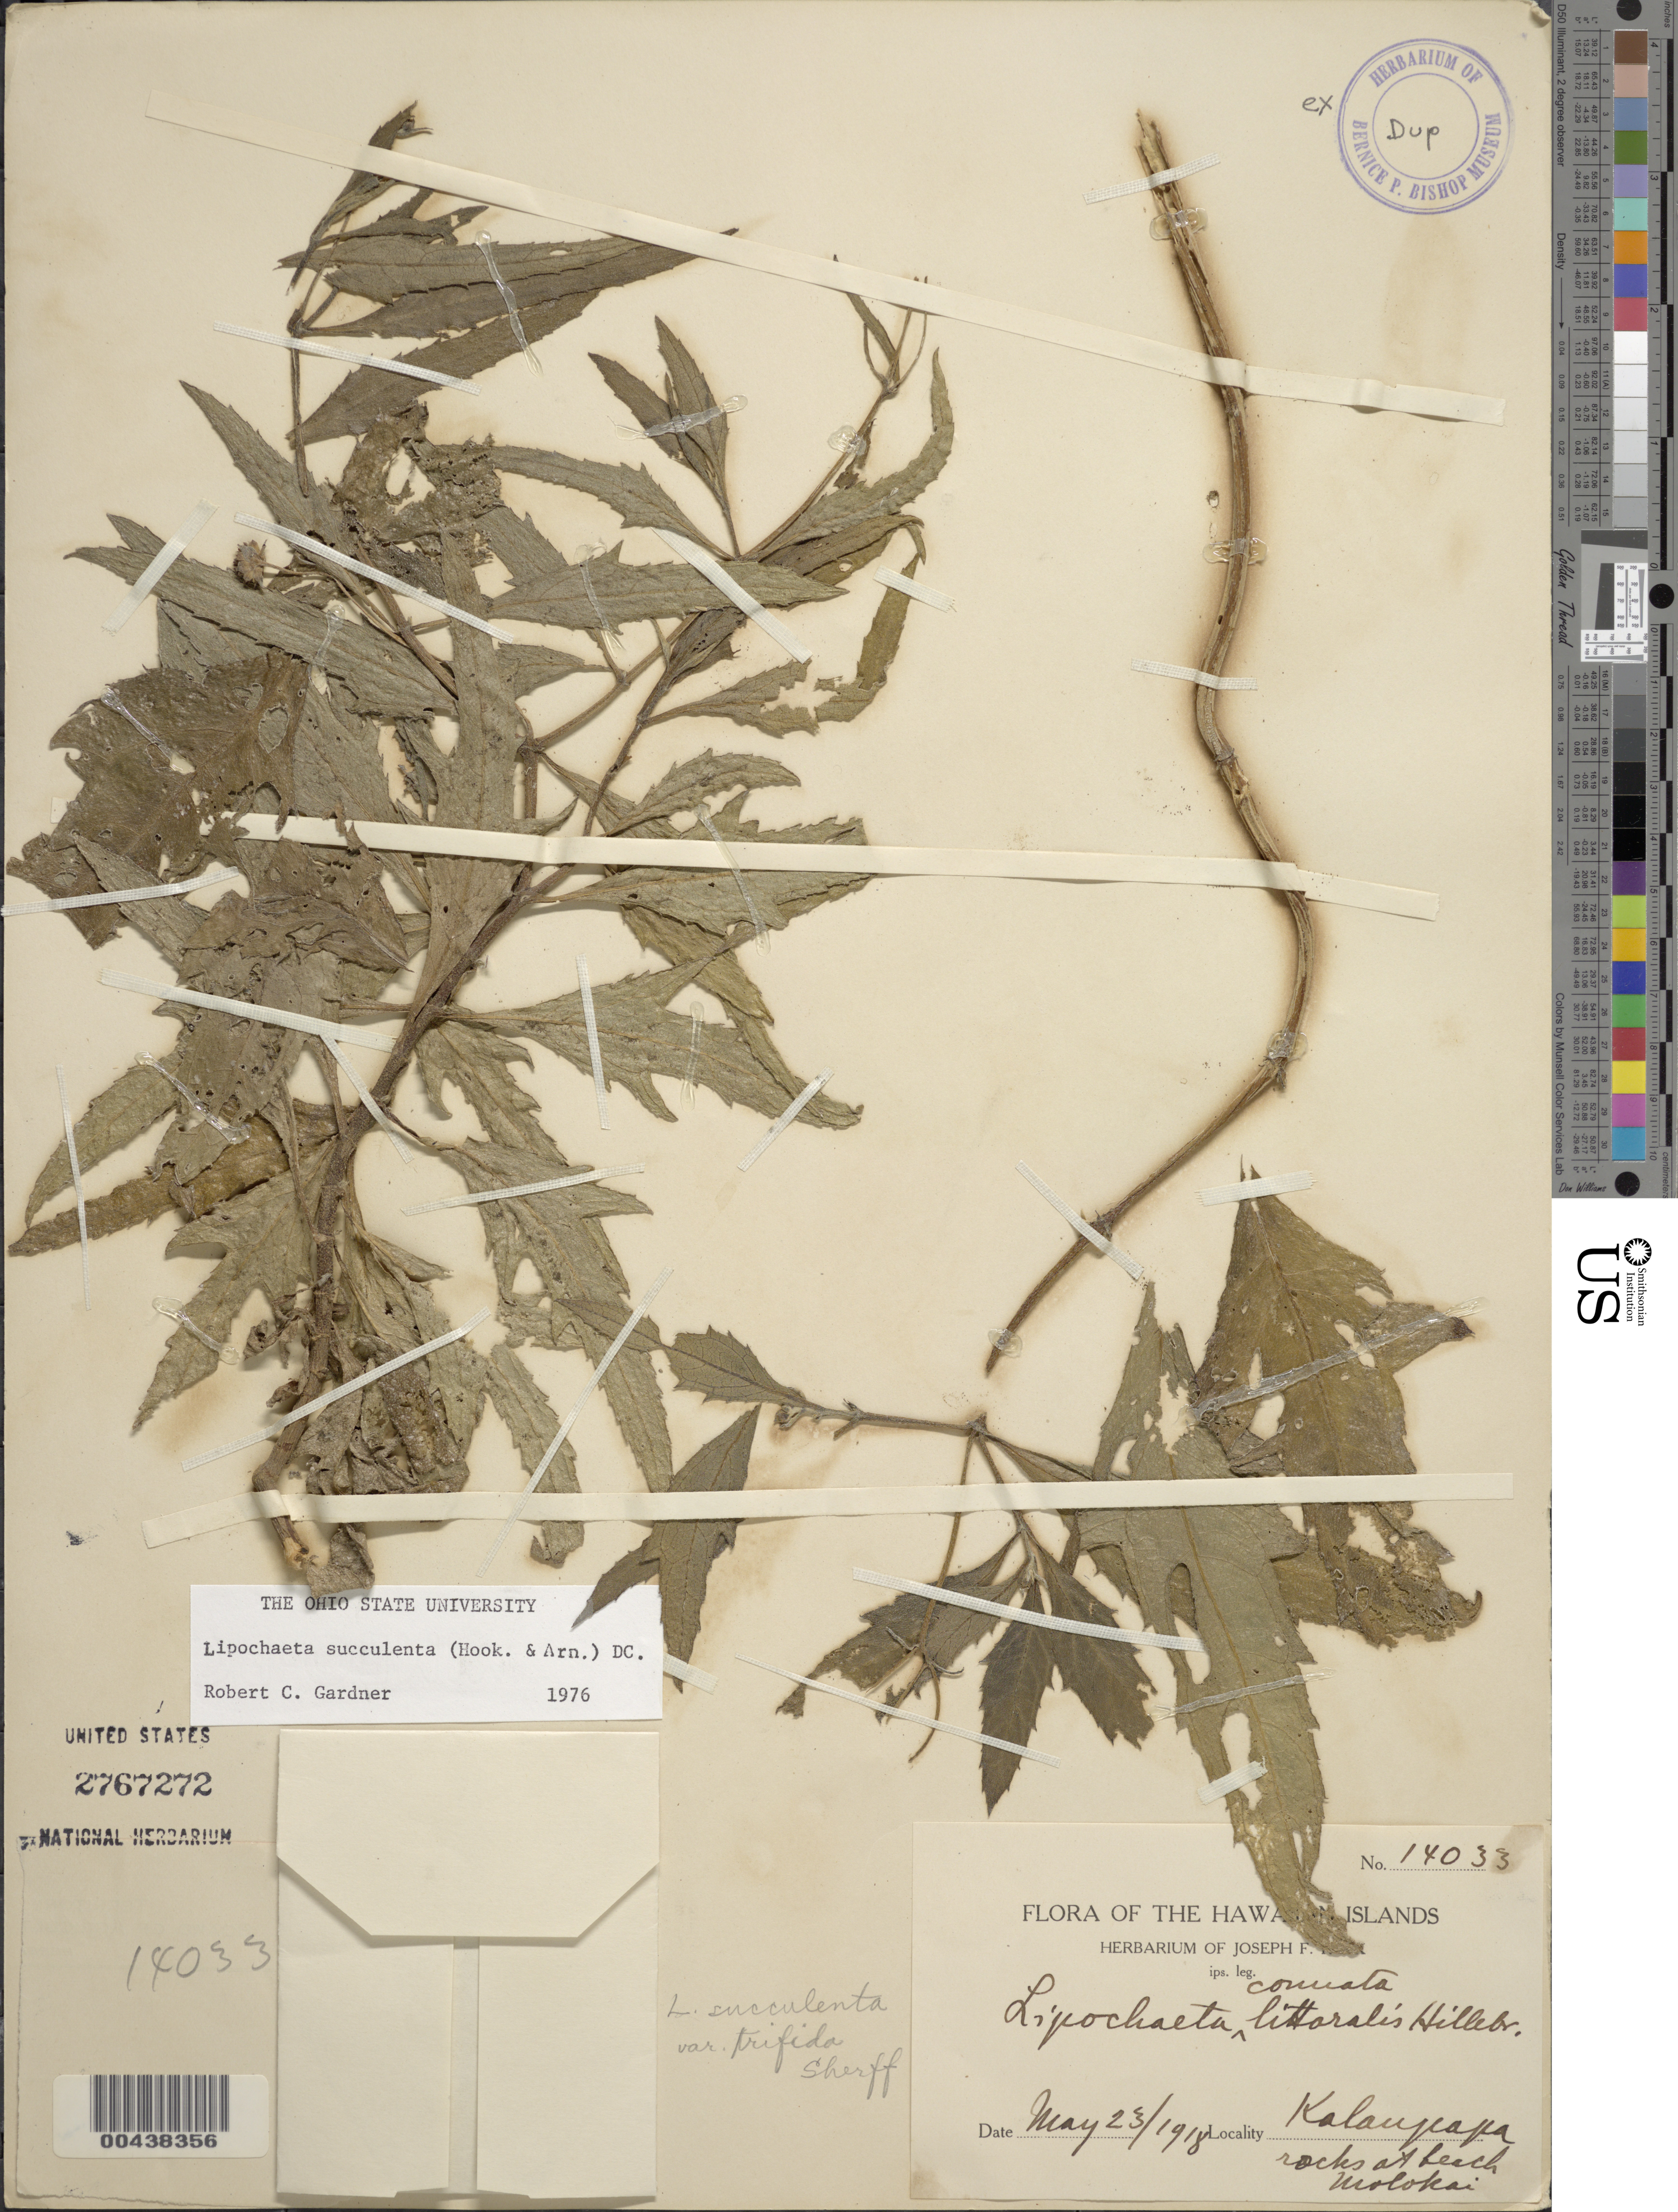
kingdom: Plantae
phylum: Tracheophyta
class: Magnoliopsida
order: Asterales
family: Asteraceae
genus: Lipochaeta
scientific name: Lipochaeta succulenta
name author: (Hook. & Arn.) DC.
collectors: J. F. Rock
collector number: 14033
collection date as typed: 23 May 1918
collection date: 1918-05-23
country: United States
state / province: Hawaii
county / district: Maui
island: Moloka'i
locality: Kalaupapa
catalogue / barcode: US 2767272